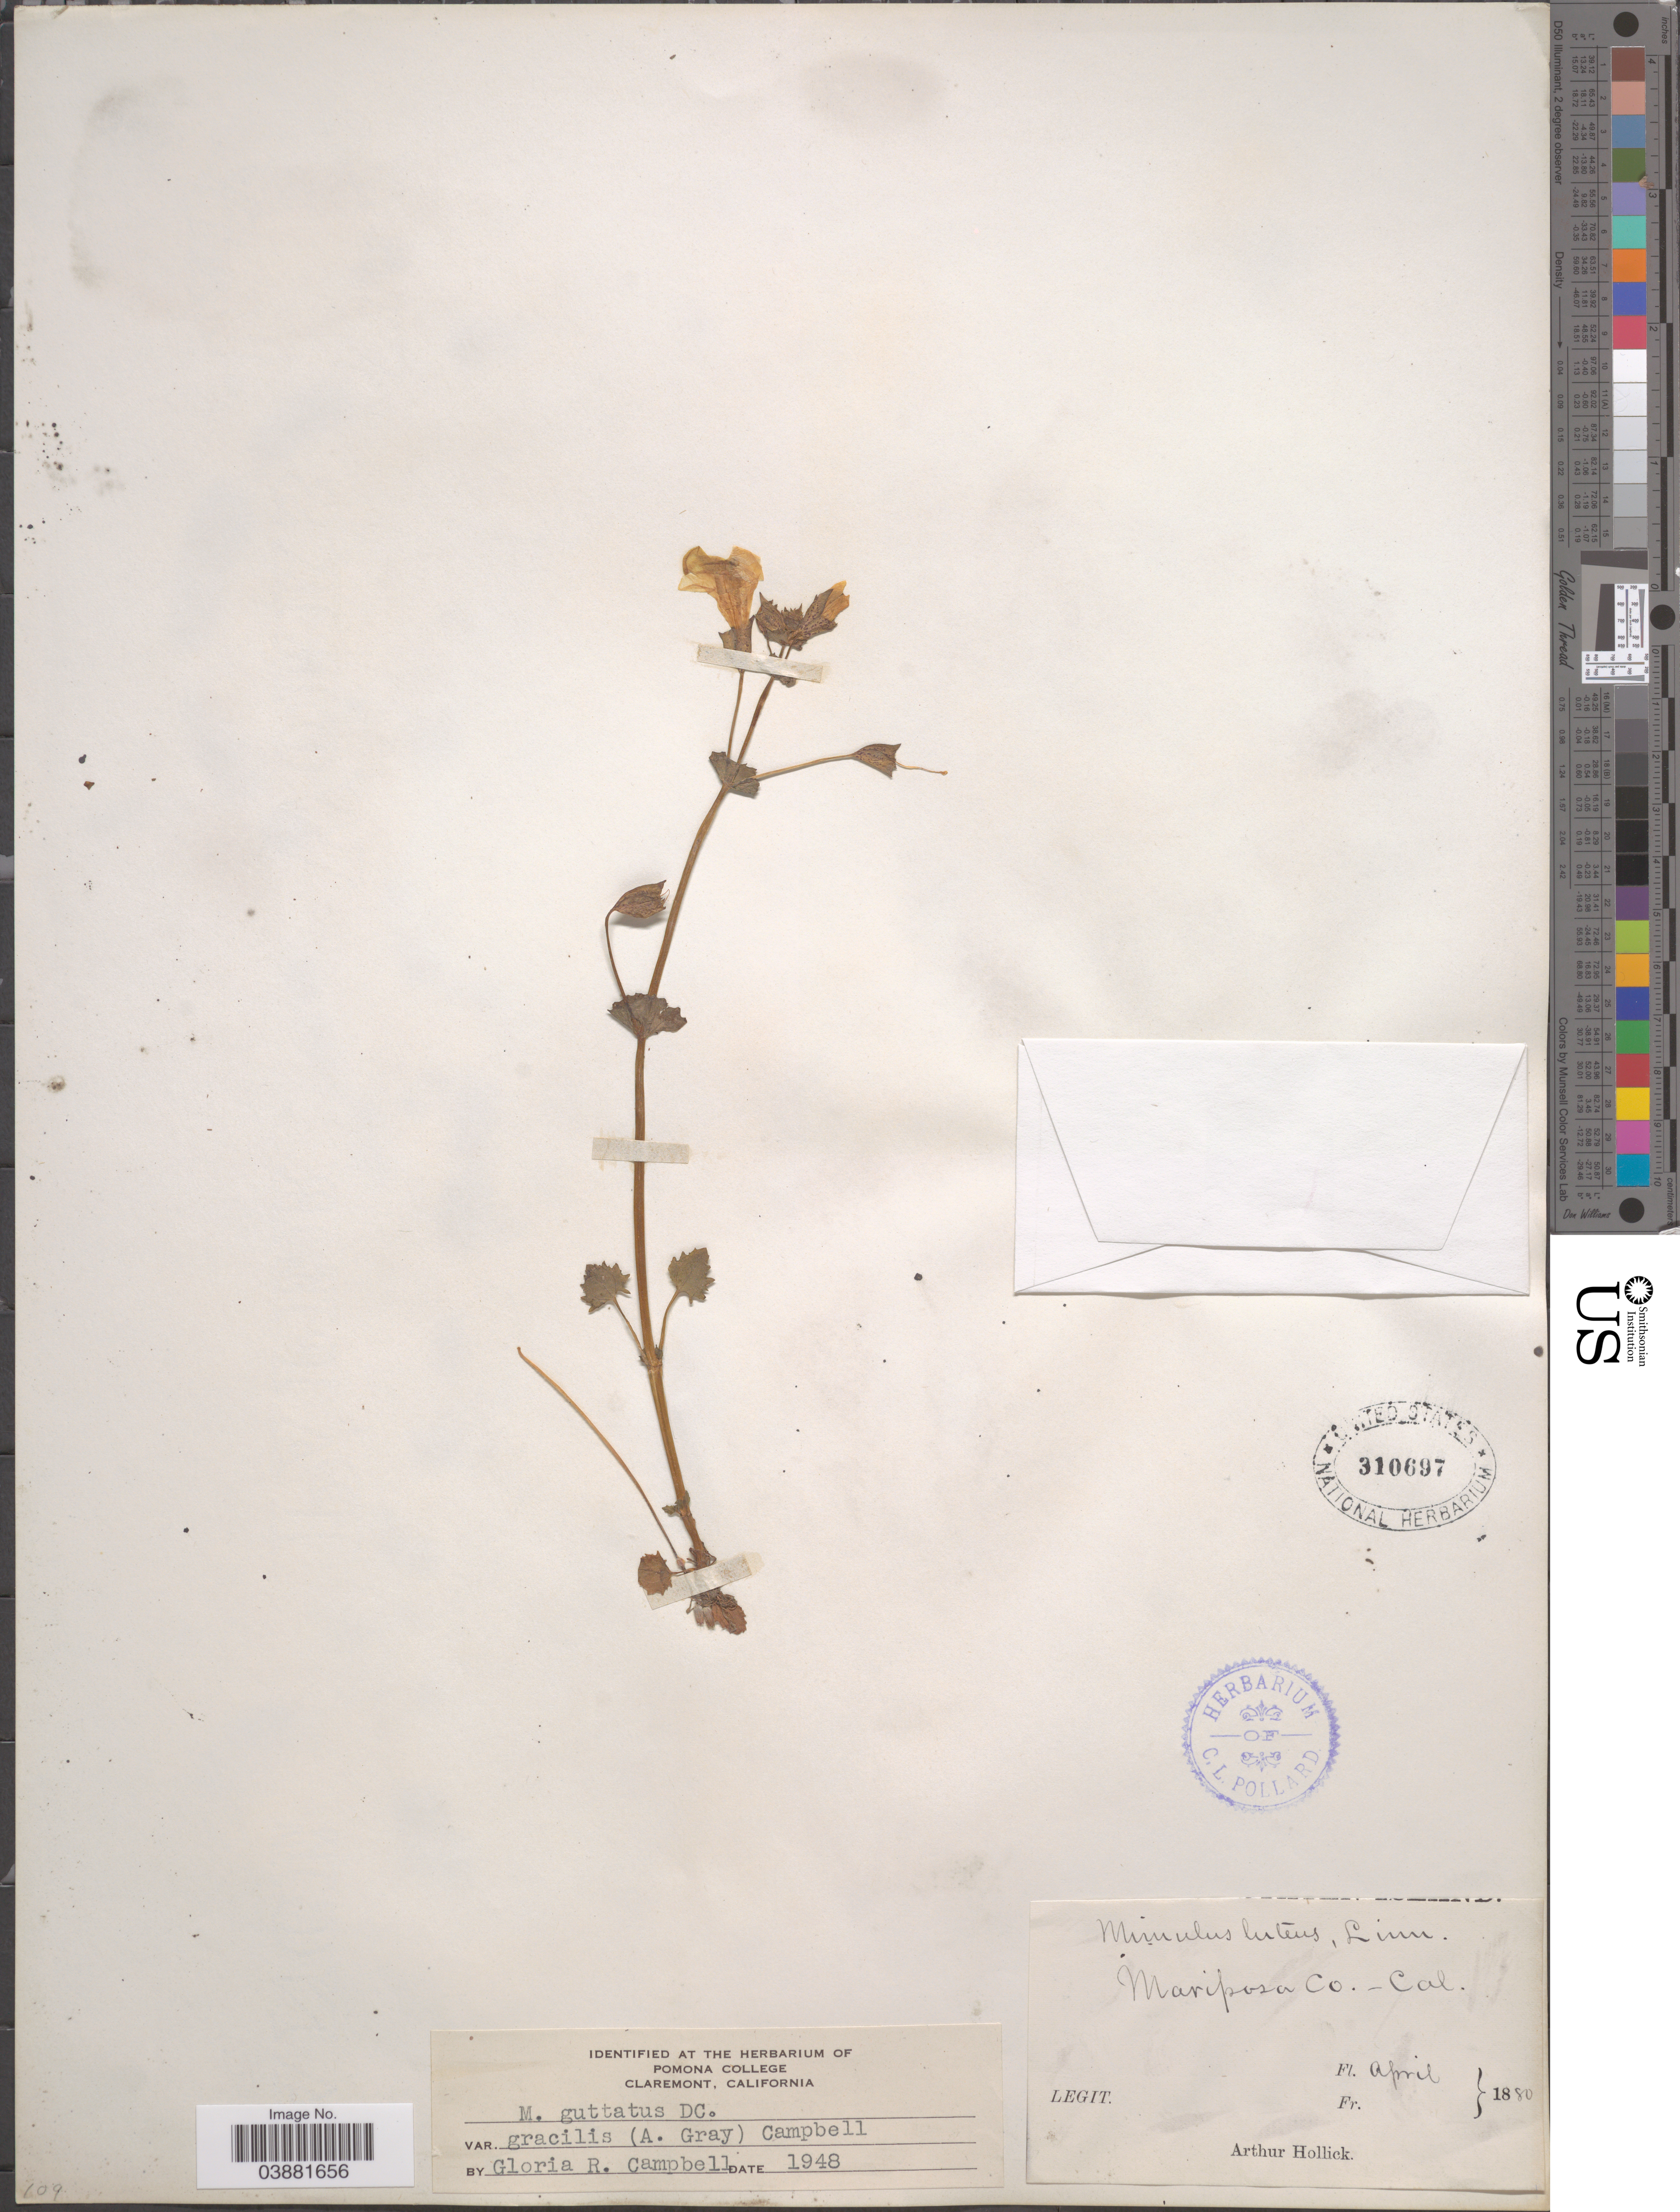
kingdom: Plantae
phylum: Tracheophyta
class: Magnoliopsida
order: Lamiales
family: Phrymaceae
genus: Mimulus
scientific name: Mimulus guttatus var. gracilis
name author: (A. Gray) G.R. Campb.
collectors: A. Hollick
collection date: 1880-04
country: United States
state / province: California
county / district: Mariposa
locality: Mariposa Co.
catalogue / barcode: US 310697